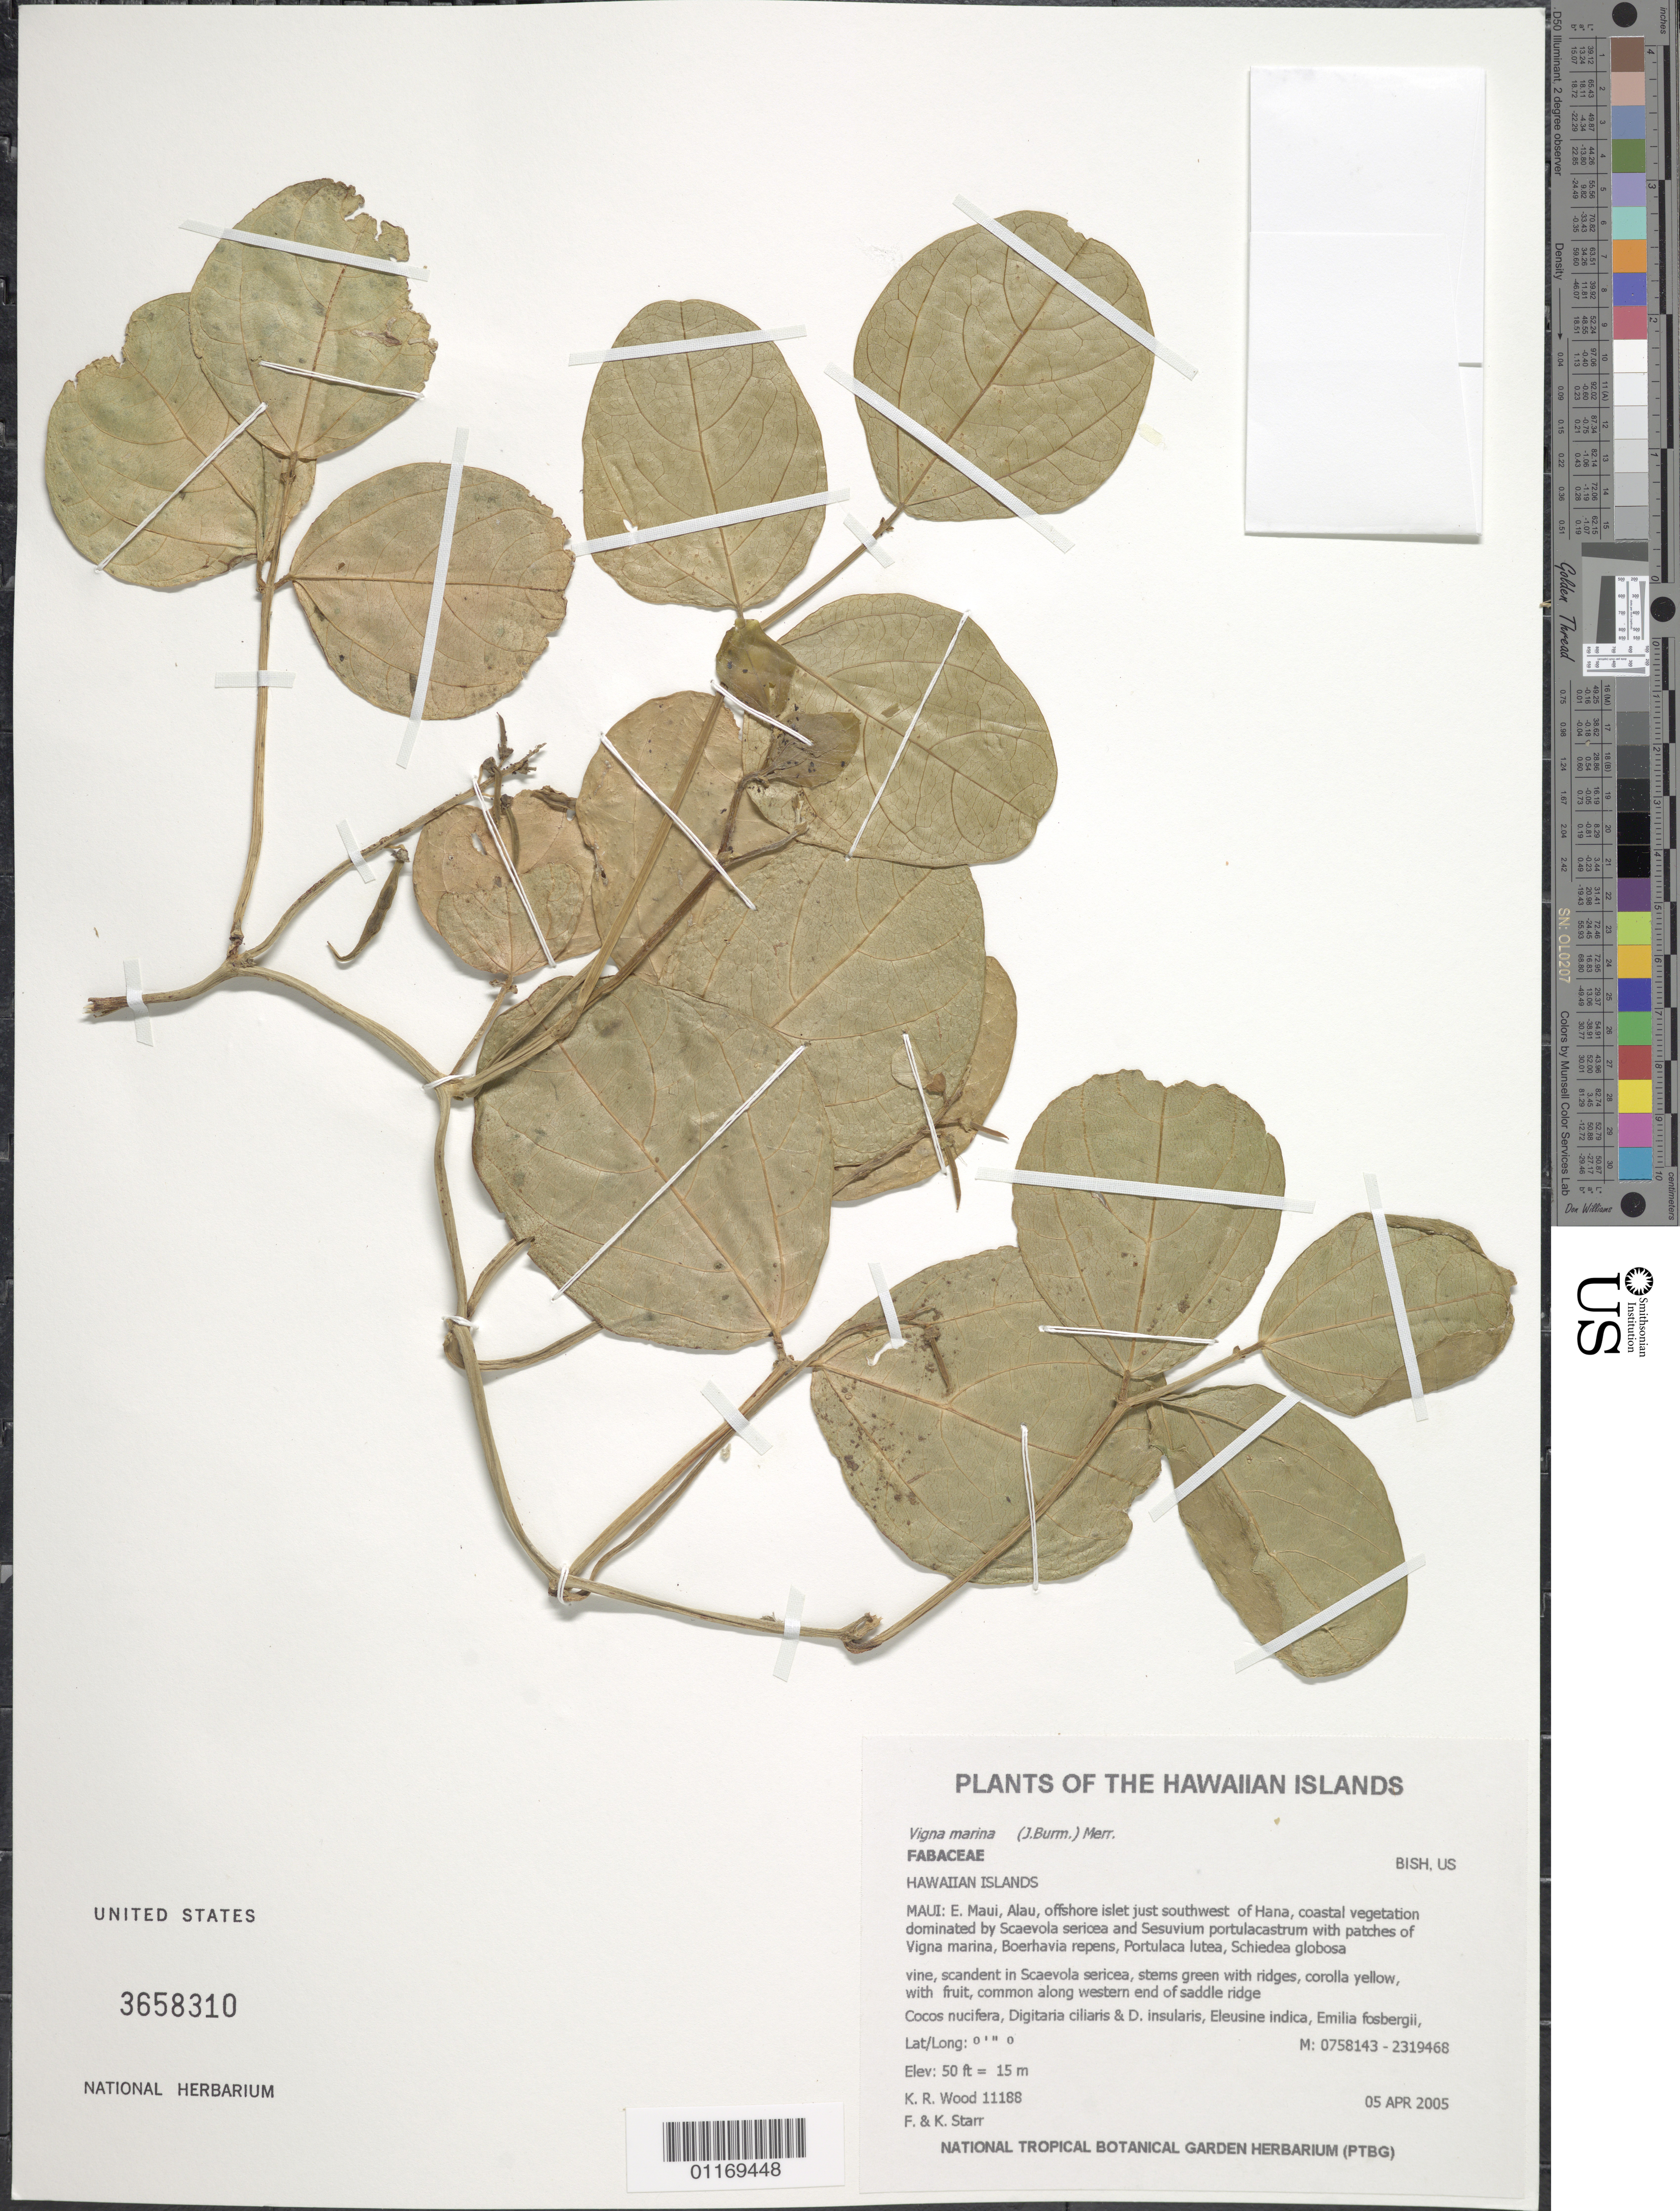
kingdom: Plantae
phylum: Tracheophyta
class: Magnoliopsida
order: Fabales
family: Fabaceae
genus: Vigna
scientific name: Vigna marina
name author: (Burm.) Merr.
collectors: K. R. Wood, F. Starr & K. Starr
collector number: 11188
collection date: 2005-04-05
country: United States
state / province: Hawaii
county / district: Maui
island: Maui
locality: E. Maui, Alau, offshore islet just southwest of Hana.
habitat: Coastal vegetation.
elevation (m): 15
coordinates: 0758143, 2319468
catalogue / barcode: US 3658310